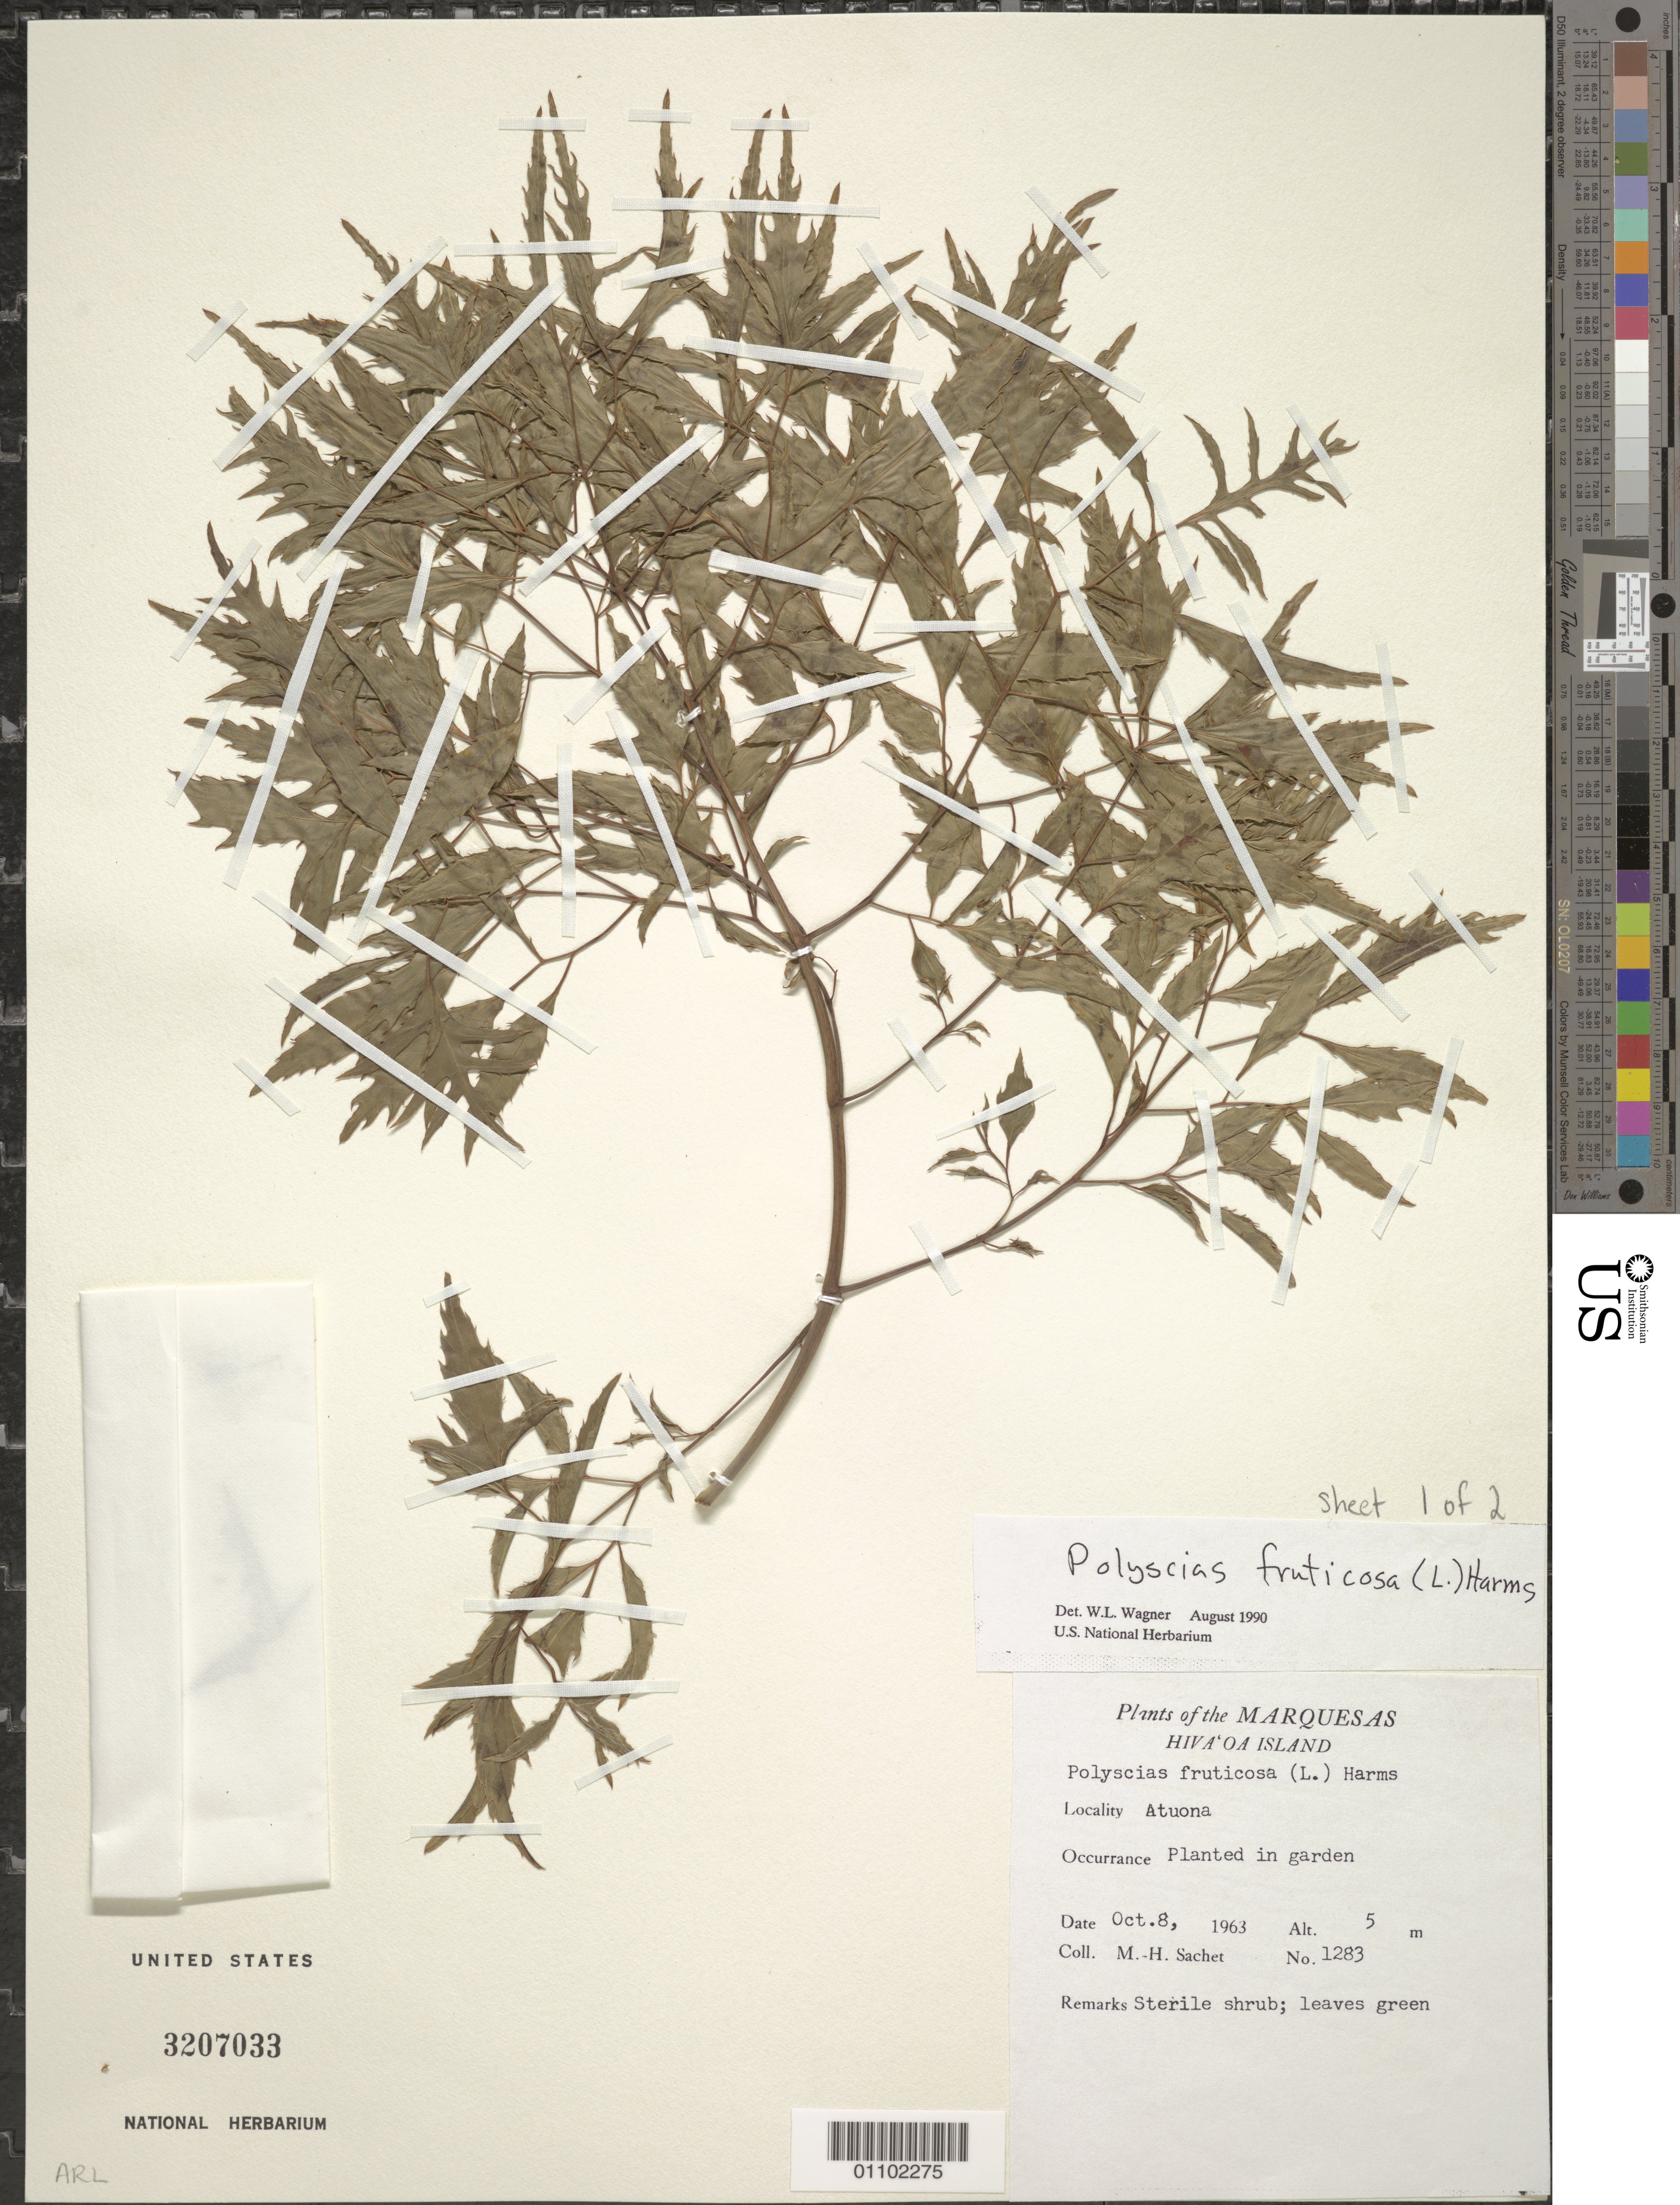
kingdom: Plantae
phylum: Tracheophyta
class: Magnoliopsida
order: Apiales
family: Araliaceae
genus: Polyscias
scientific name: Polyscias fruticosa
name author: (L.) Harms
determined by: Wagner, W. L., (BOT), Smithsonian Institution - National Museum of Natural History (UNITED STATES)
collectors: M.-H. Sachet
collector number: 1283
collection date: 1963-10-08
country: French Polynesia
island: Hiva Oa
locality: Atuona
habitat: Planted in garden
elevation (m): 5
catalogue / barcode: US 3207033